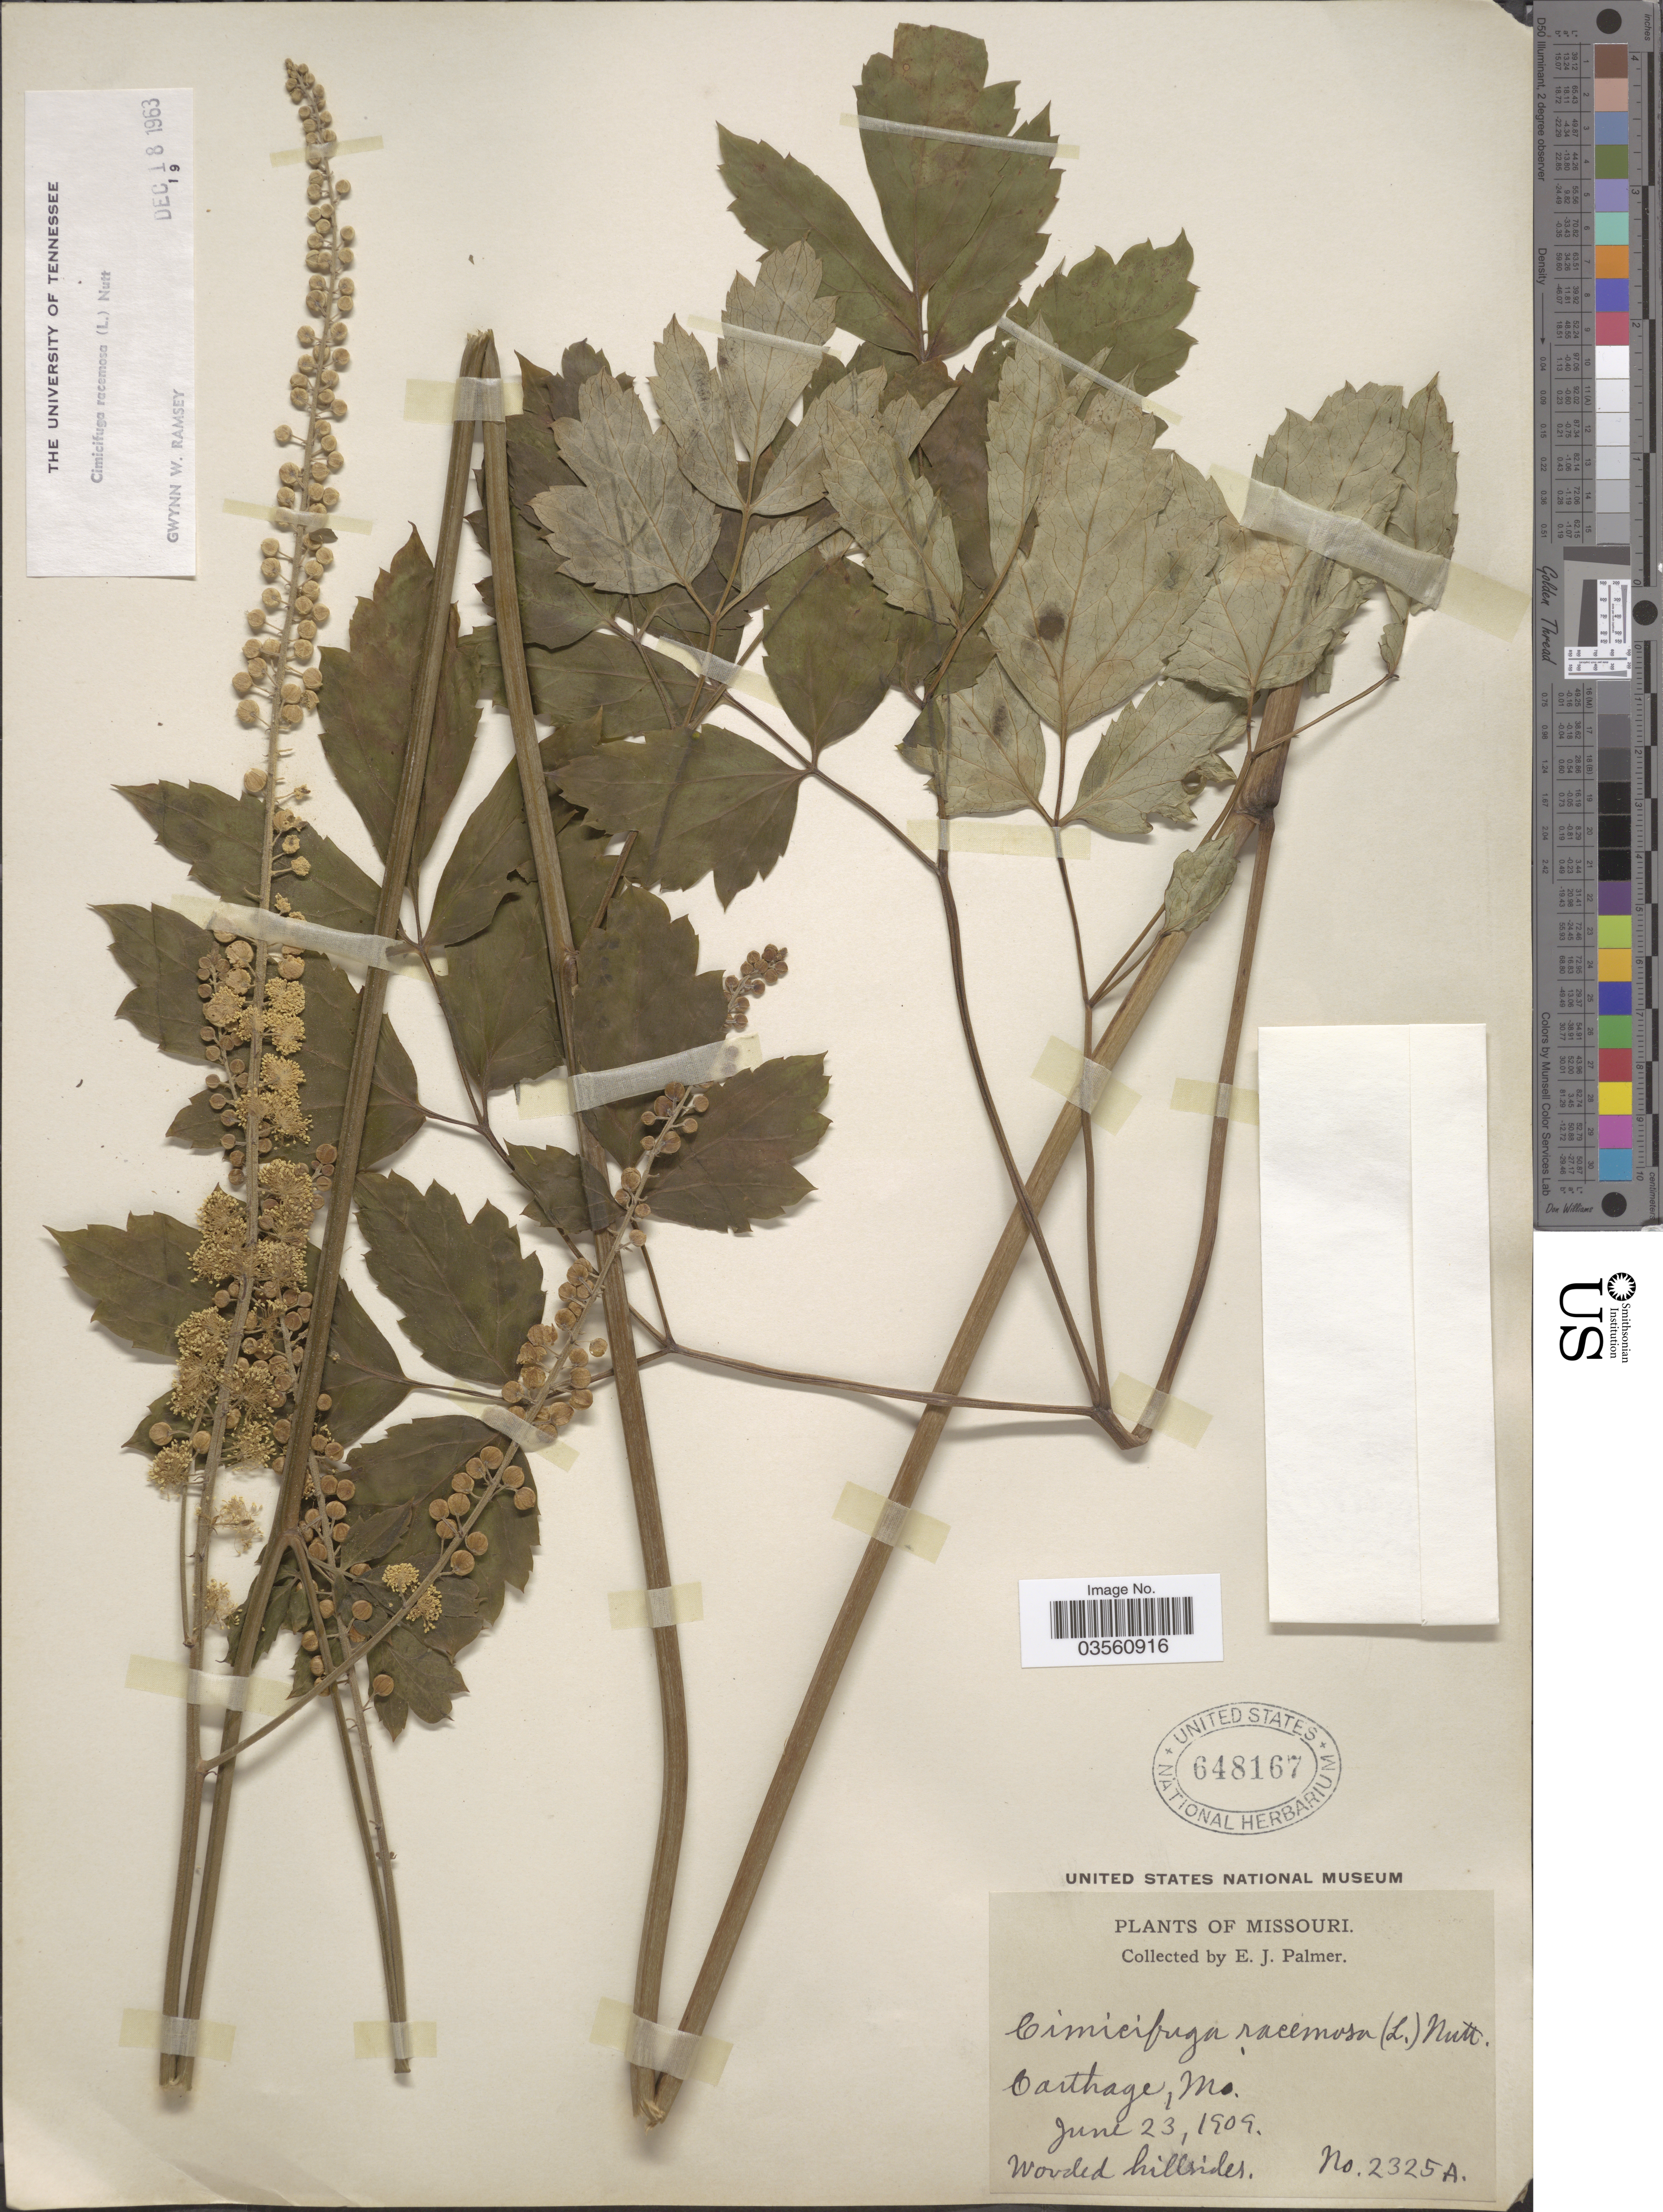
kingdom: Plantae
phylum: Tracheophyta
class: Magnoliopsida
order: Ranunculales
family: Ranunculaceae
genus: Actaea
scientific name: Actaea racemosa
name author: L.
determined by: Strong, M. T., (US), Smithsonian Institution - National Museum of Natural History (UNITED STATES)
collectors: E. J. Palmer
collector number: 2325A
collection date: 1909-06-23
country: United States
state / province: Missouri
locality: Carthage.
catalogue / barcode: US 648167